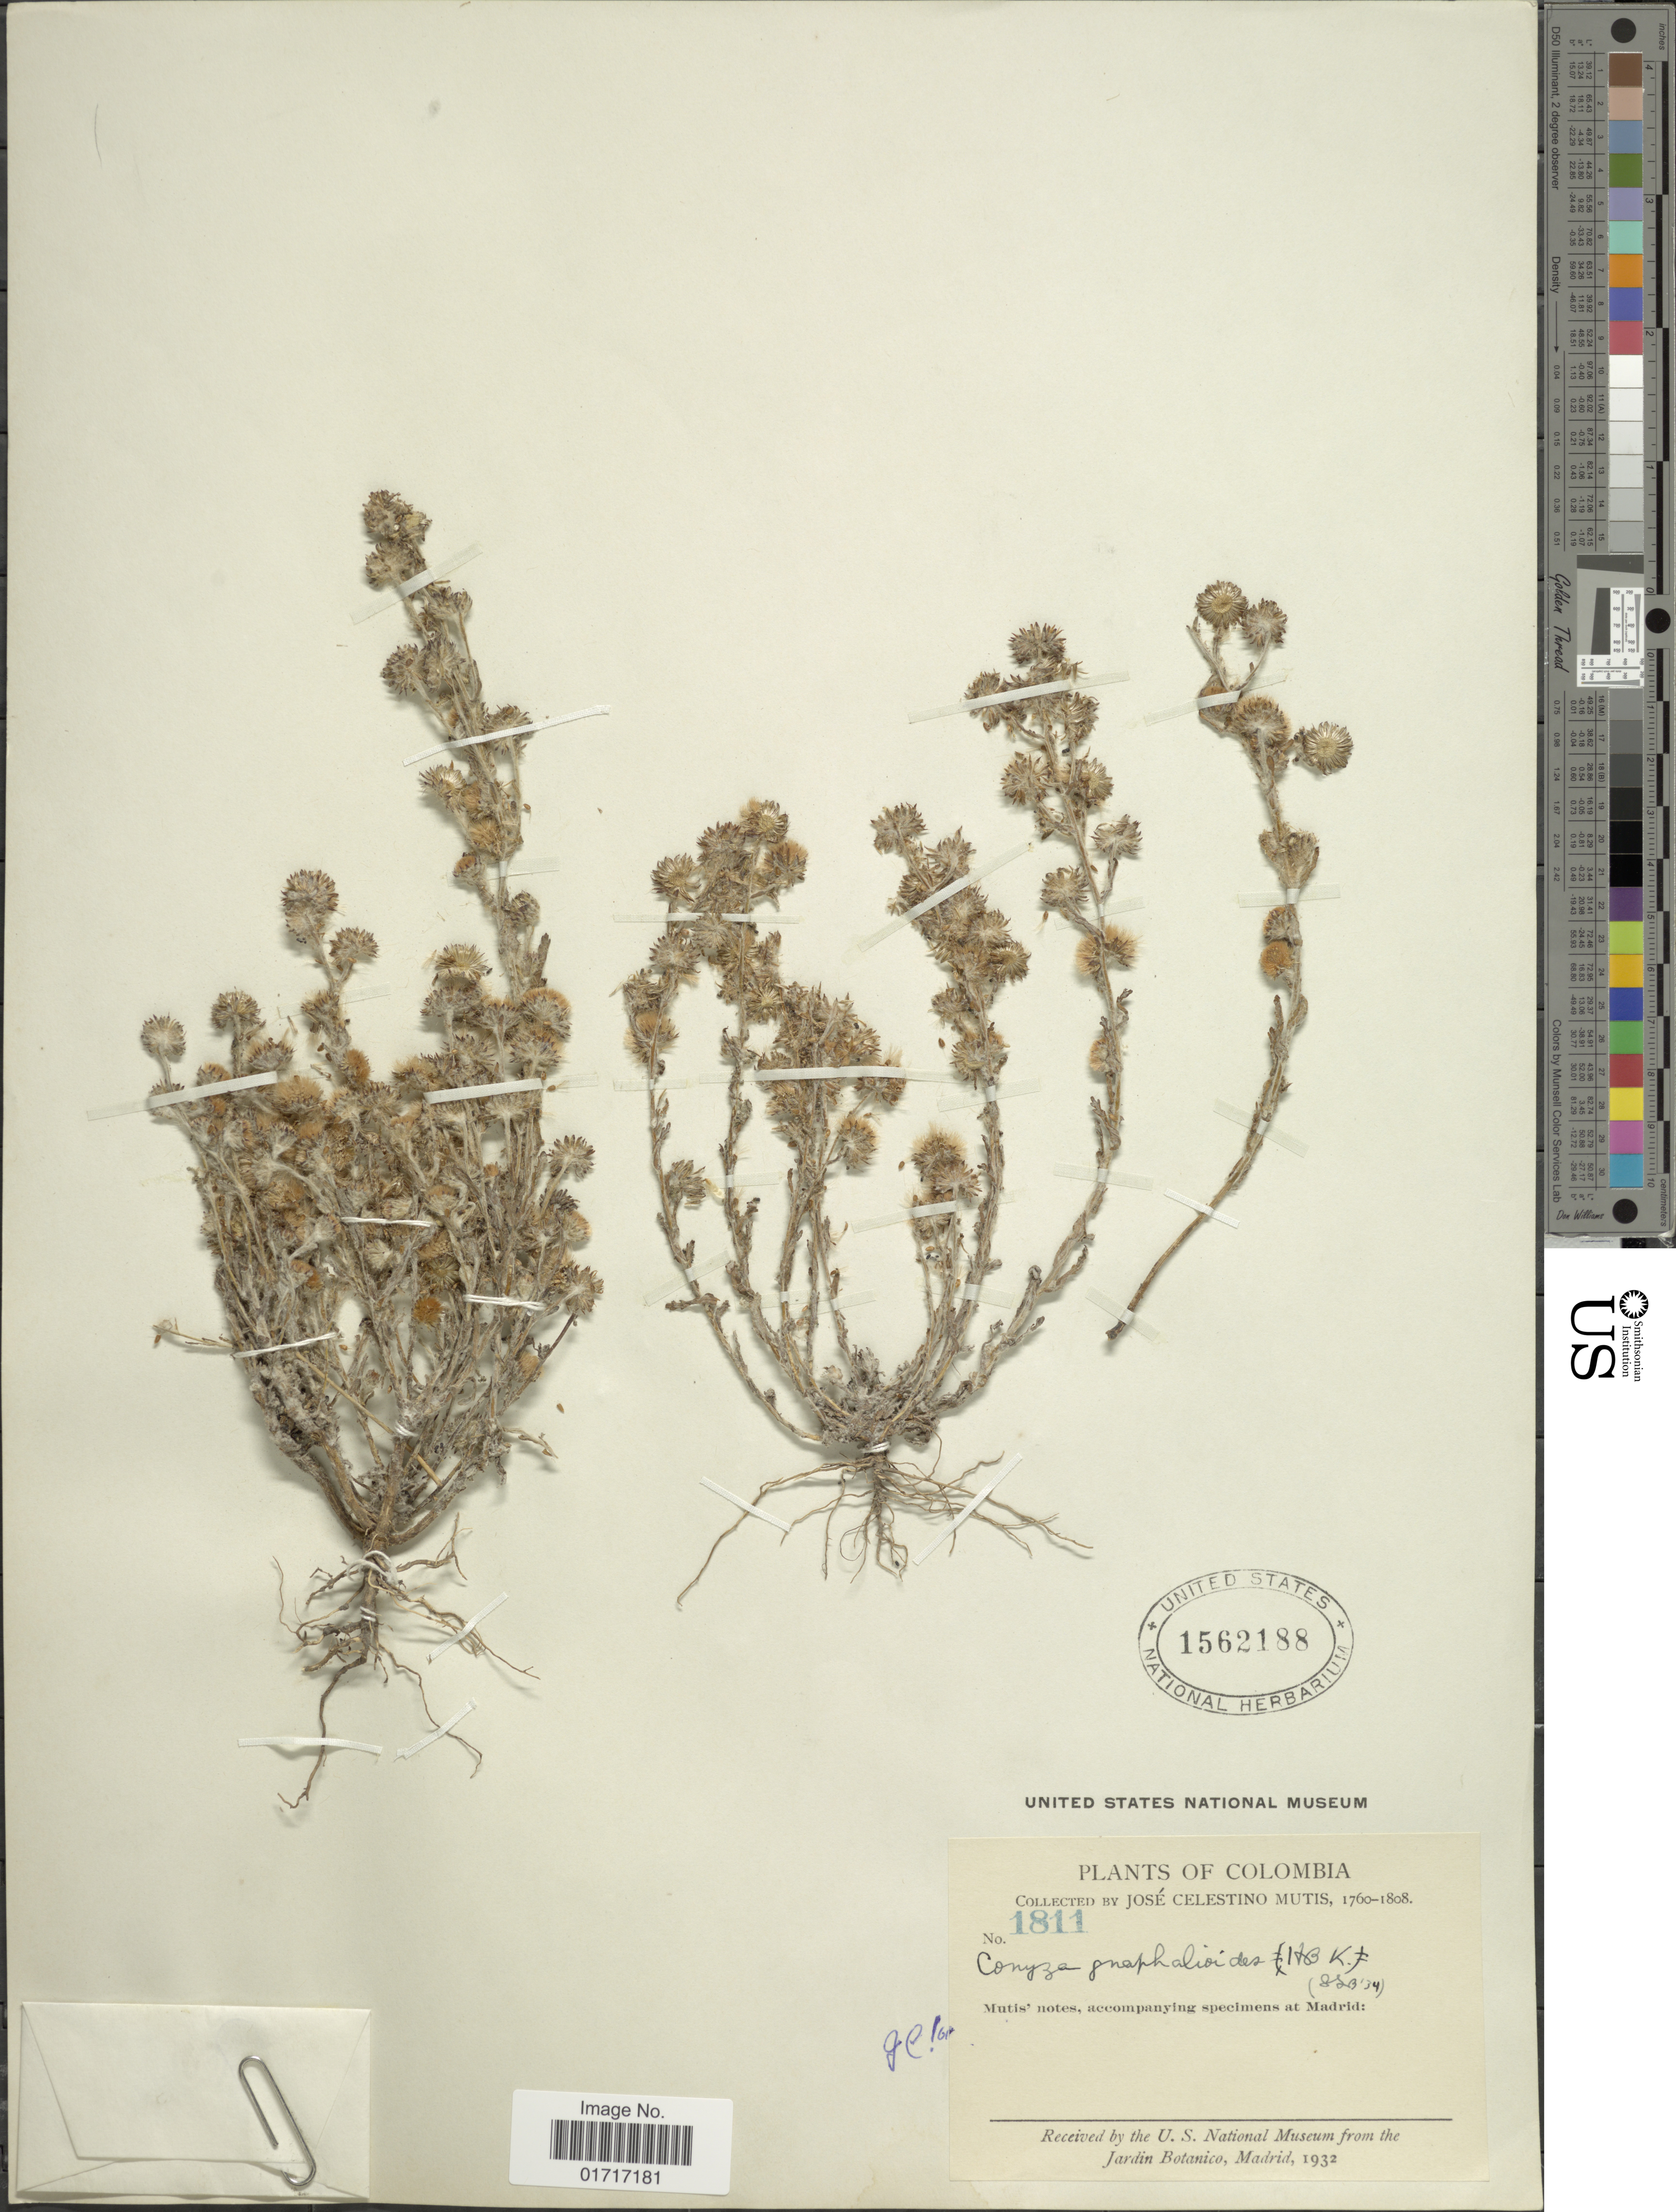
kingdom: Plantae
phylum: Tracheophyta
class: Magnoliopsida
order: Asterales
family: Asteraceae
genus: Conyza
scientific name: Conyza gnaphalioides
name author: Kunth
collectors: J. C. B. Mutis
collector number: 1811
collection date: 1760/1808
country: Colombia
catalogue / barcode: US 1562188